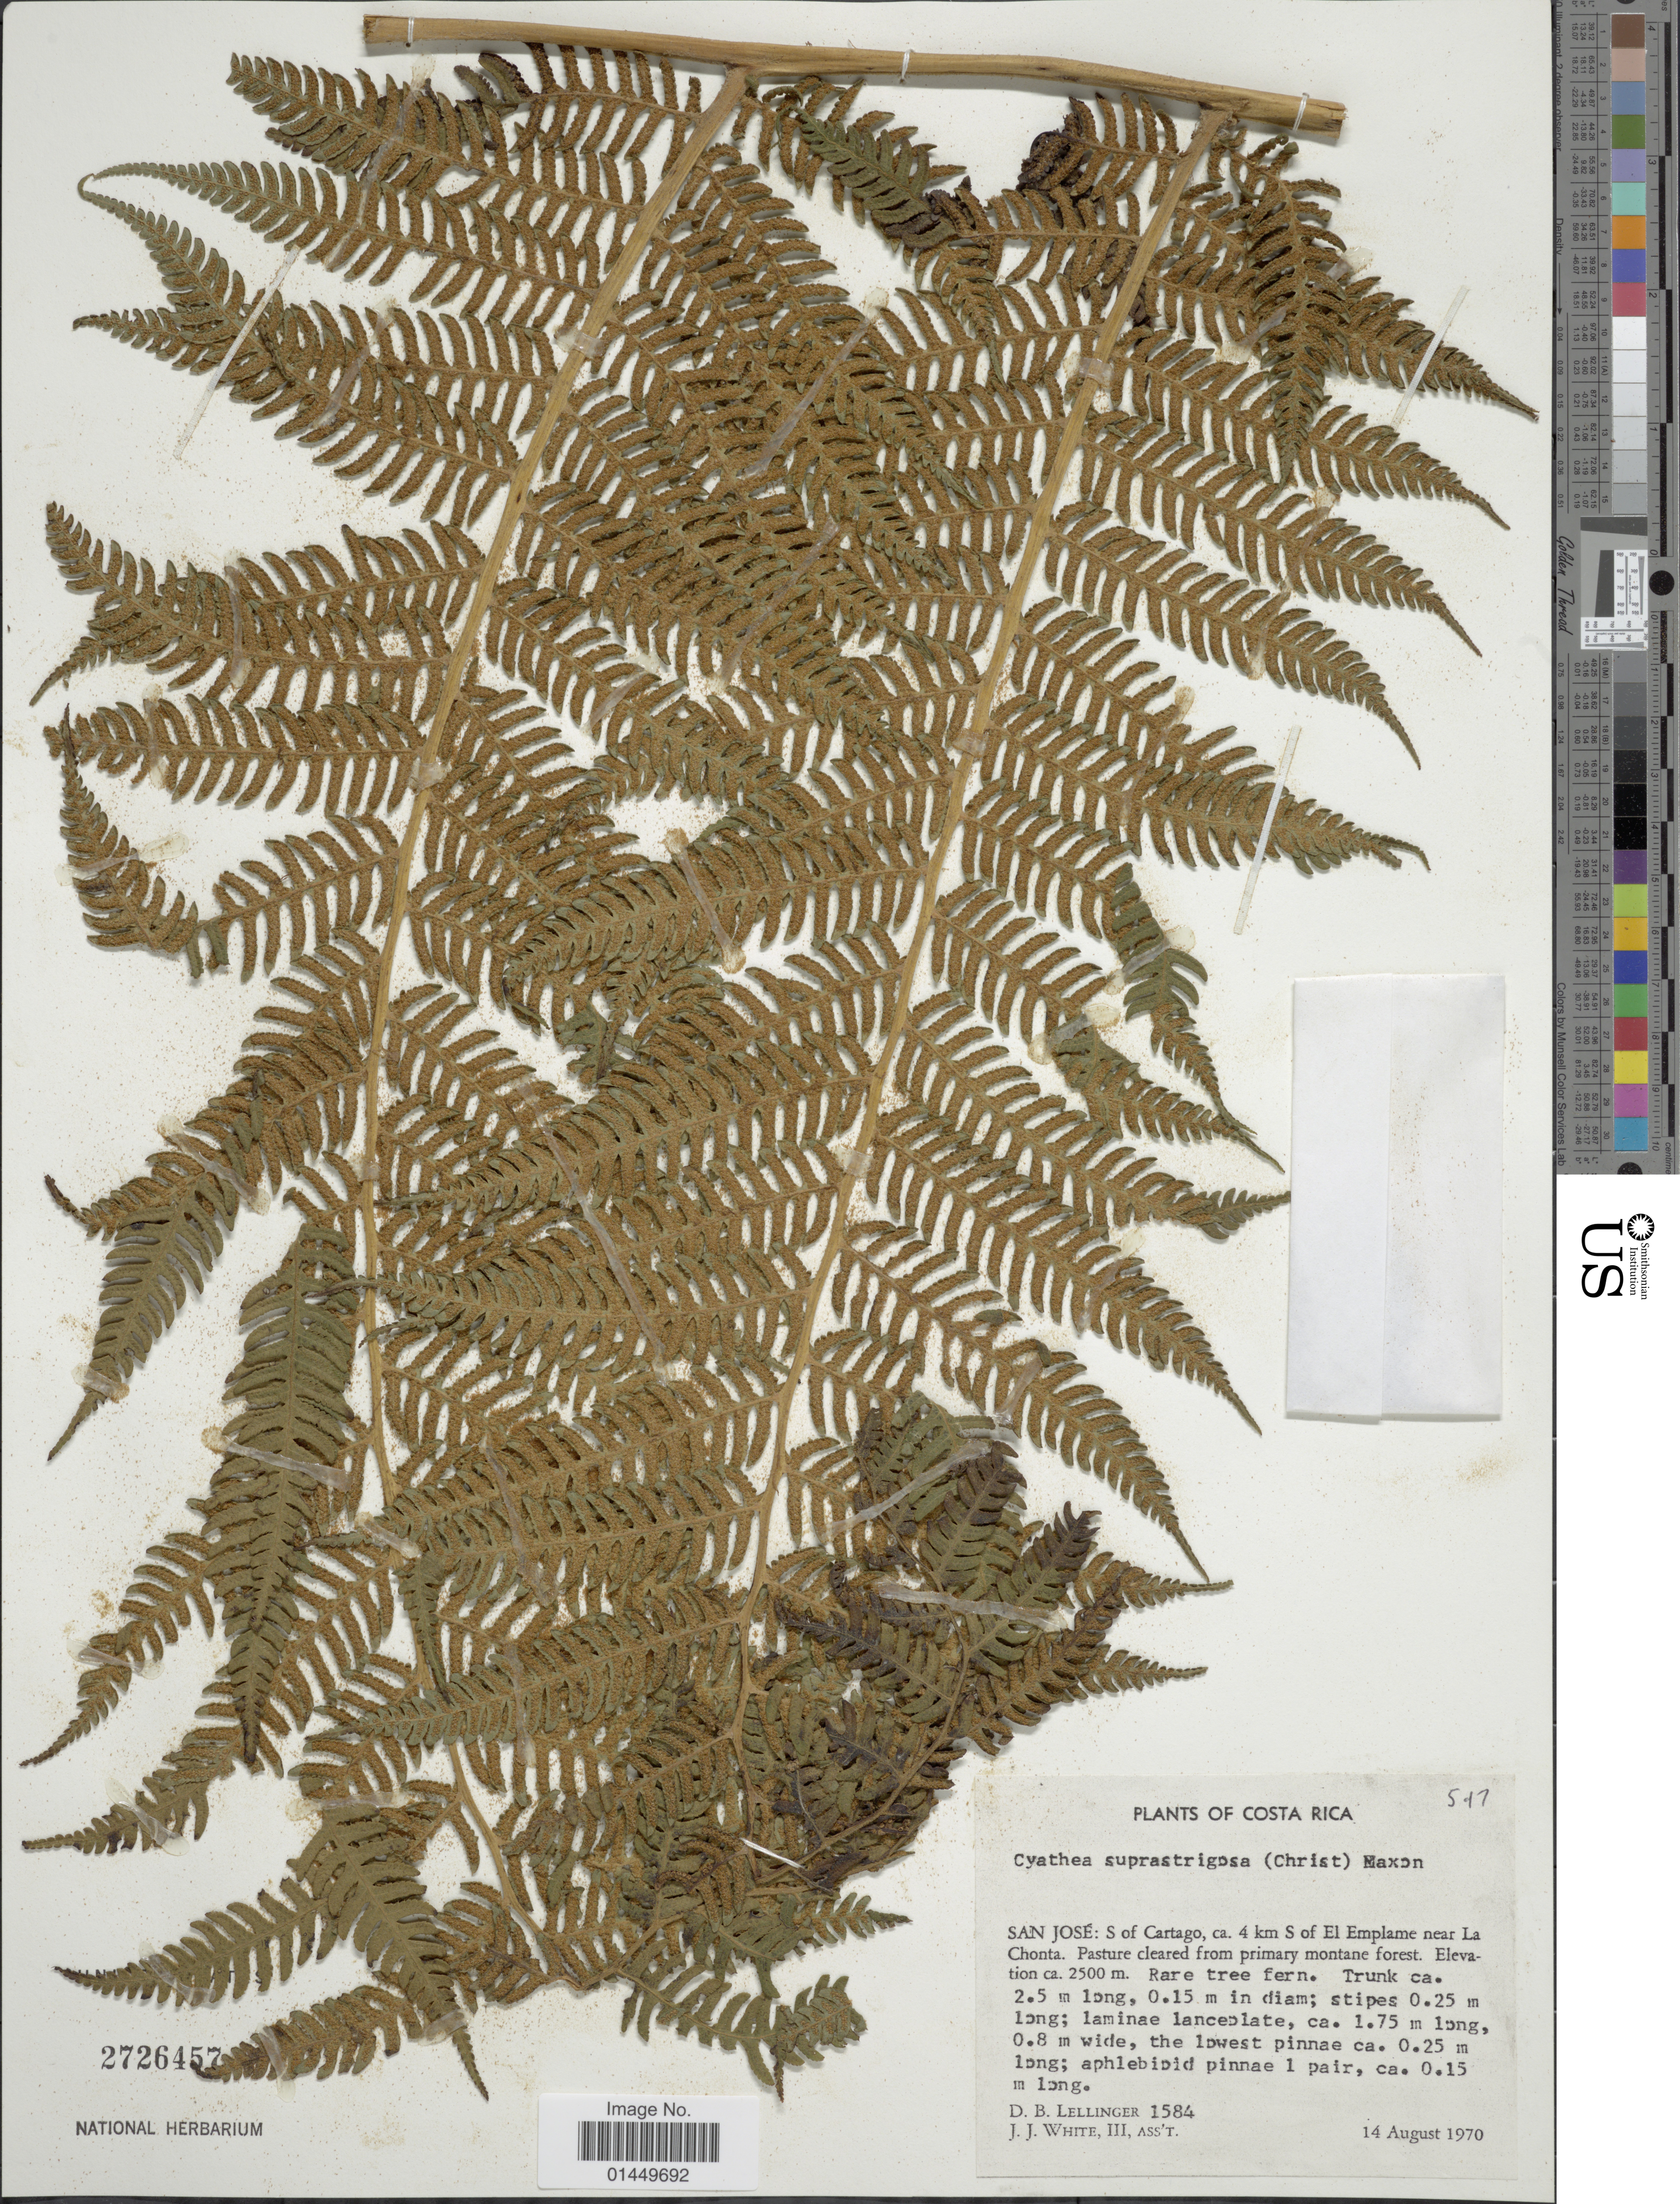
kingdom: Plantae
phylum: Tracheophyta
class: Polypodiopsida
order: Cyatheales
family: Cyatheaceae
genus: Cyathea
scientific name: Cyathea suprastrigosa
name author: (Christ) Maxon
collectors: D. B. Lellinger & J. J. White III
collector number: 1584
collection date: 1970-08-14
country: Costa Rica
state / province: San José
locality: San Jose: S of Cartago, 4 km S of El Empalme near la Chonta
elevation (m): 2500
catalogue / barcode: US 2726457